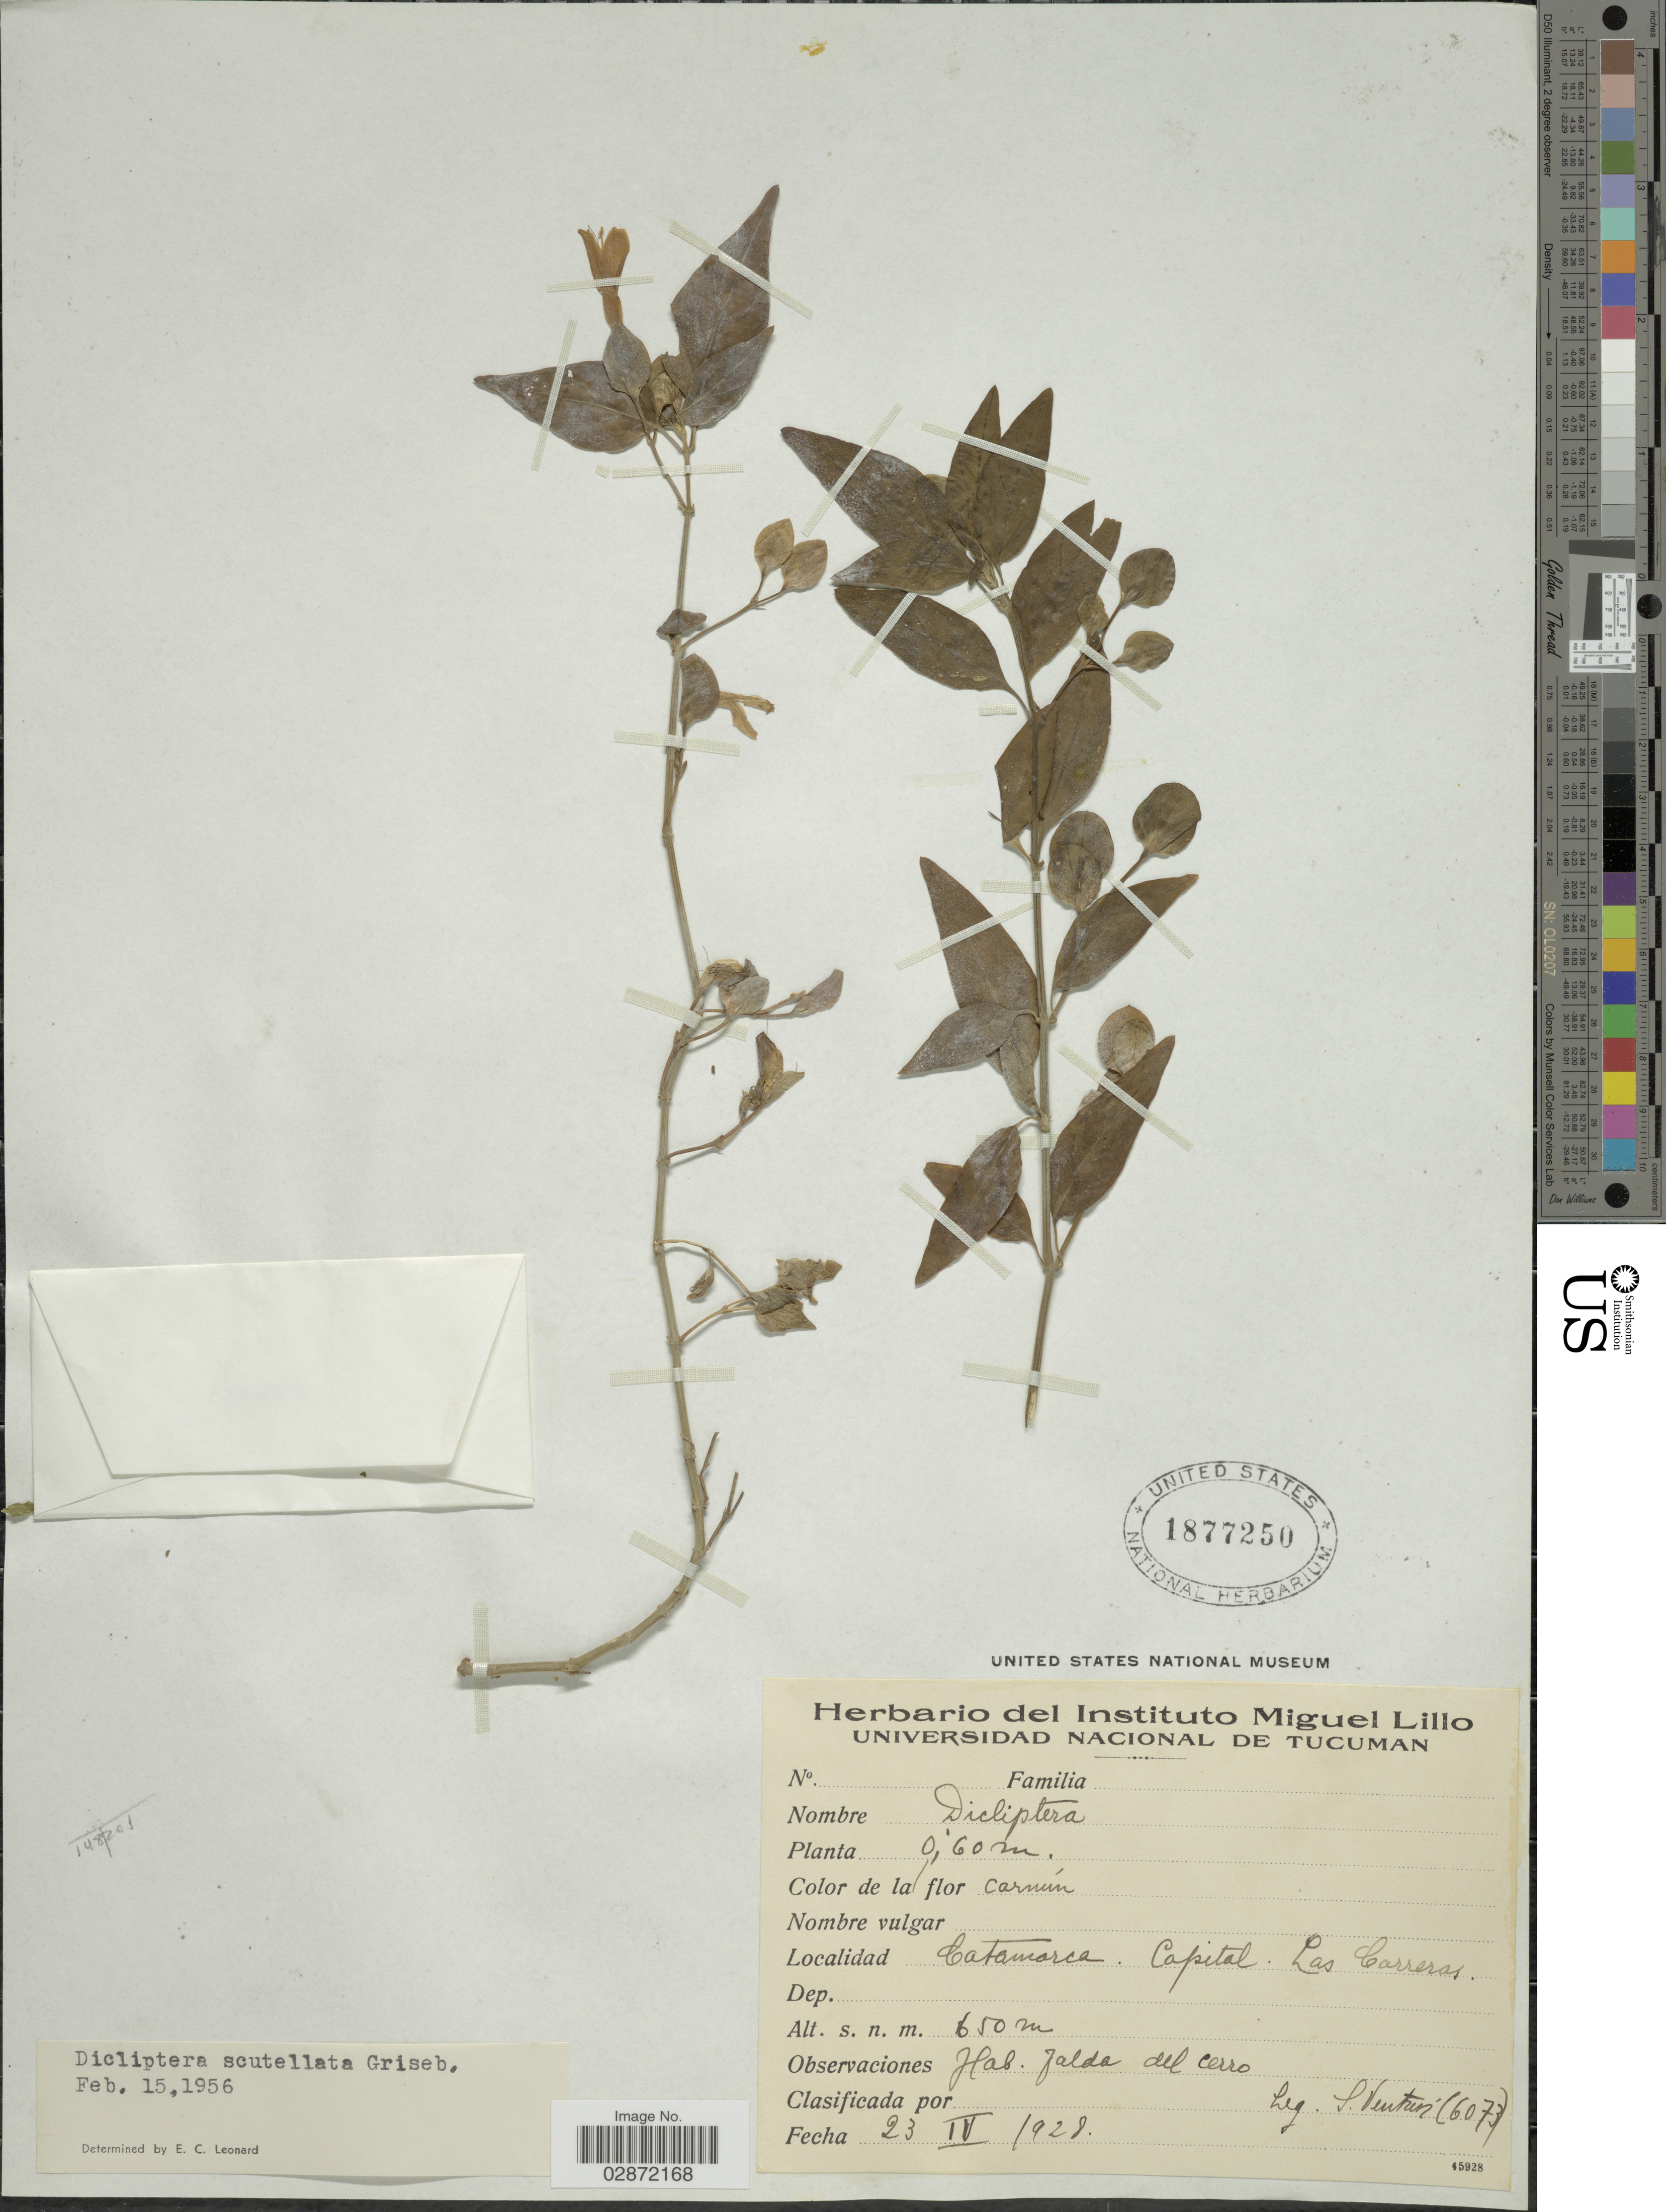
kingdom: Plantae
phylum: Tracheophyta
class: Magnoliopsida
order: Lamiales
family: Acanthaceae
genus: Dicliptera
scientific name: Dicliptera scutellata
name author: Griseb.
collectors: S. Venturi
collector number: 6073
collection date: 1928-04-23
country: Argentina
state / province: Catamarca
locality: Catamarca. Capital. Las Carreras.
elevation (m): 650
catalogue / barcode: US 1877250